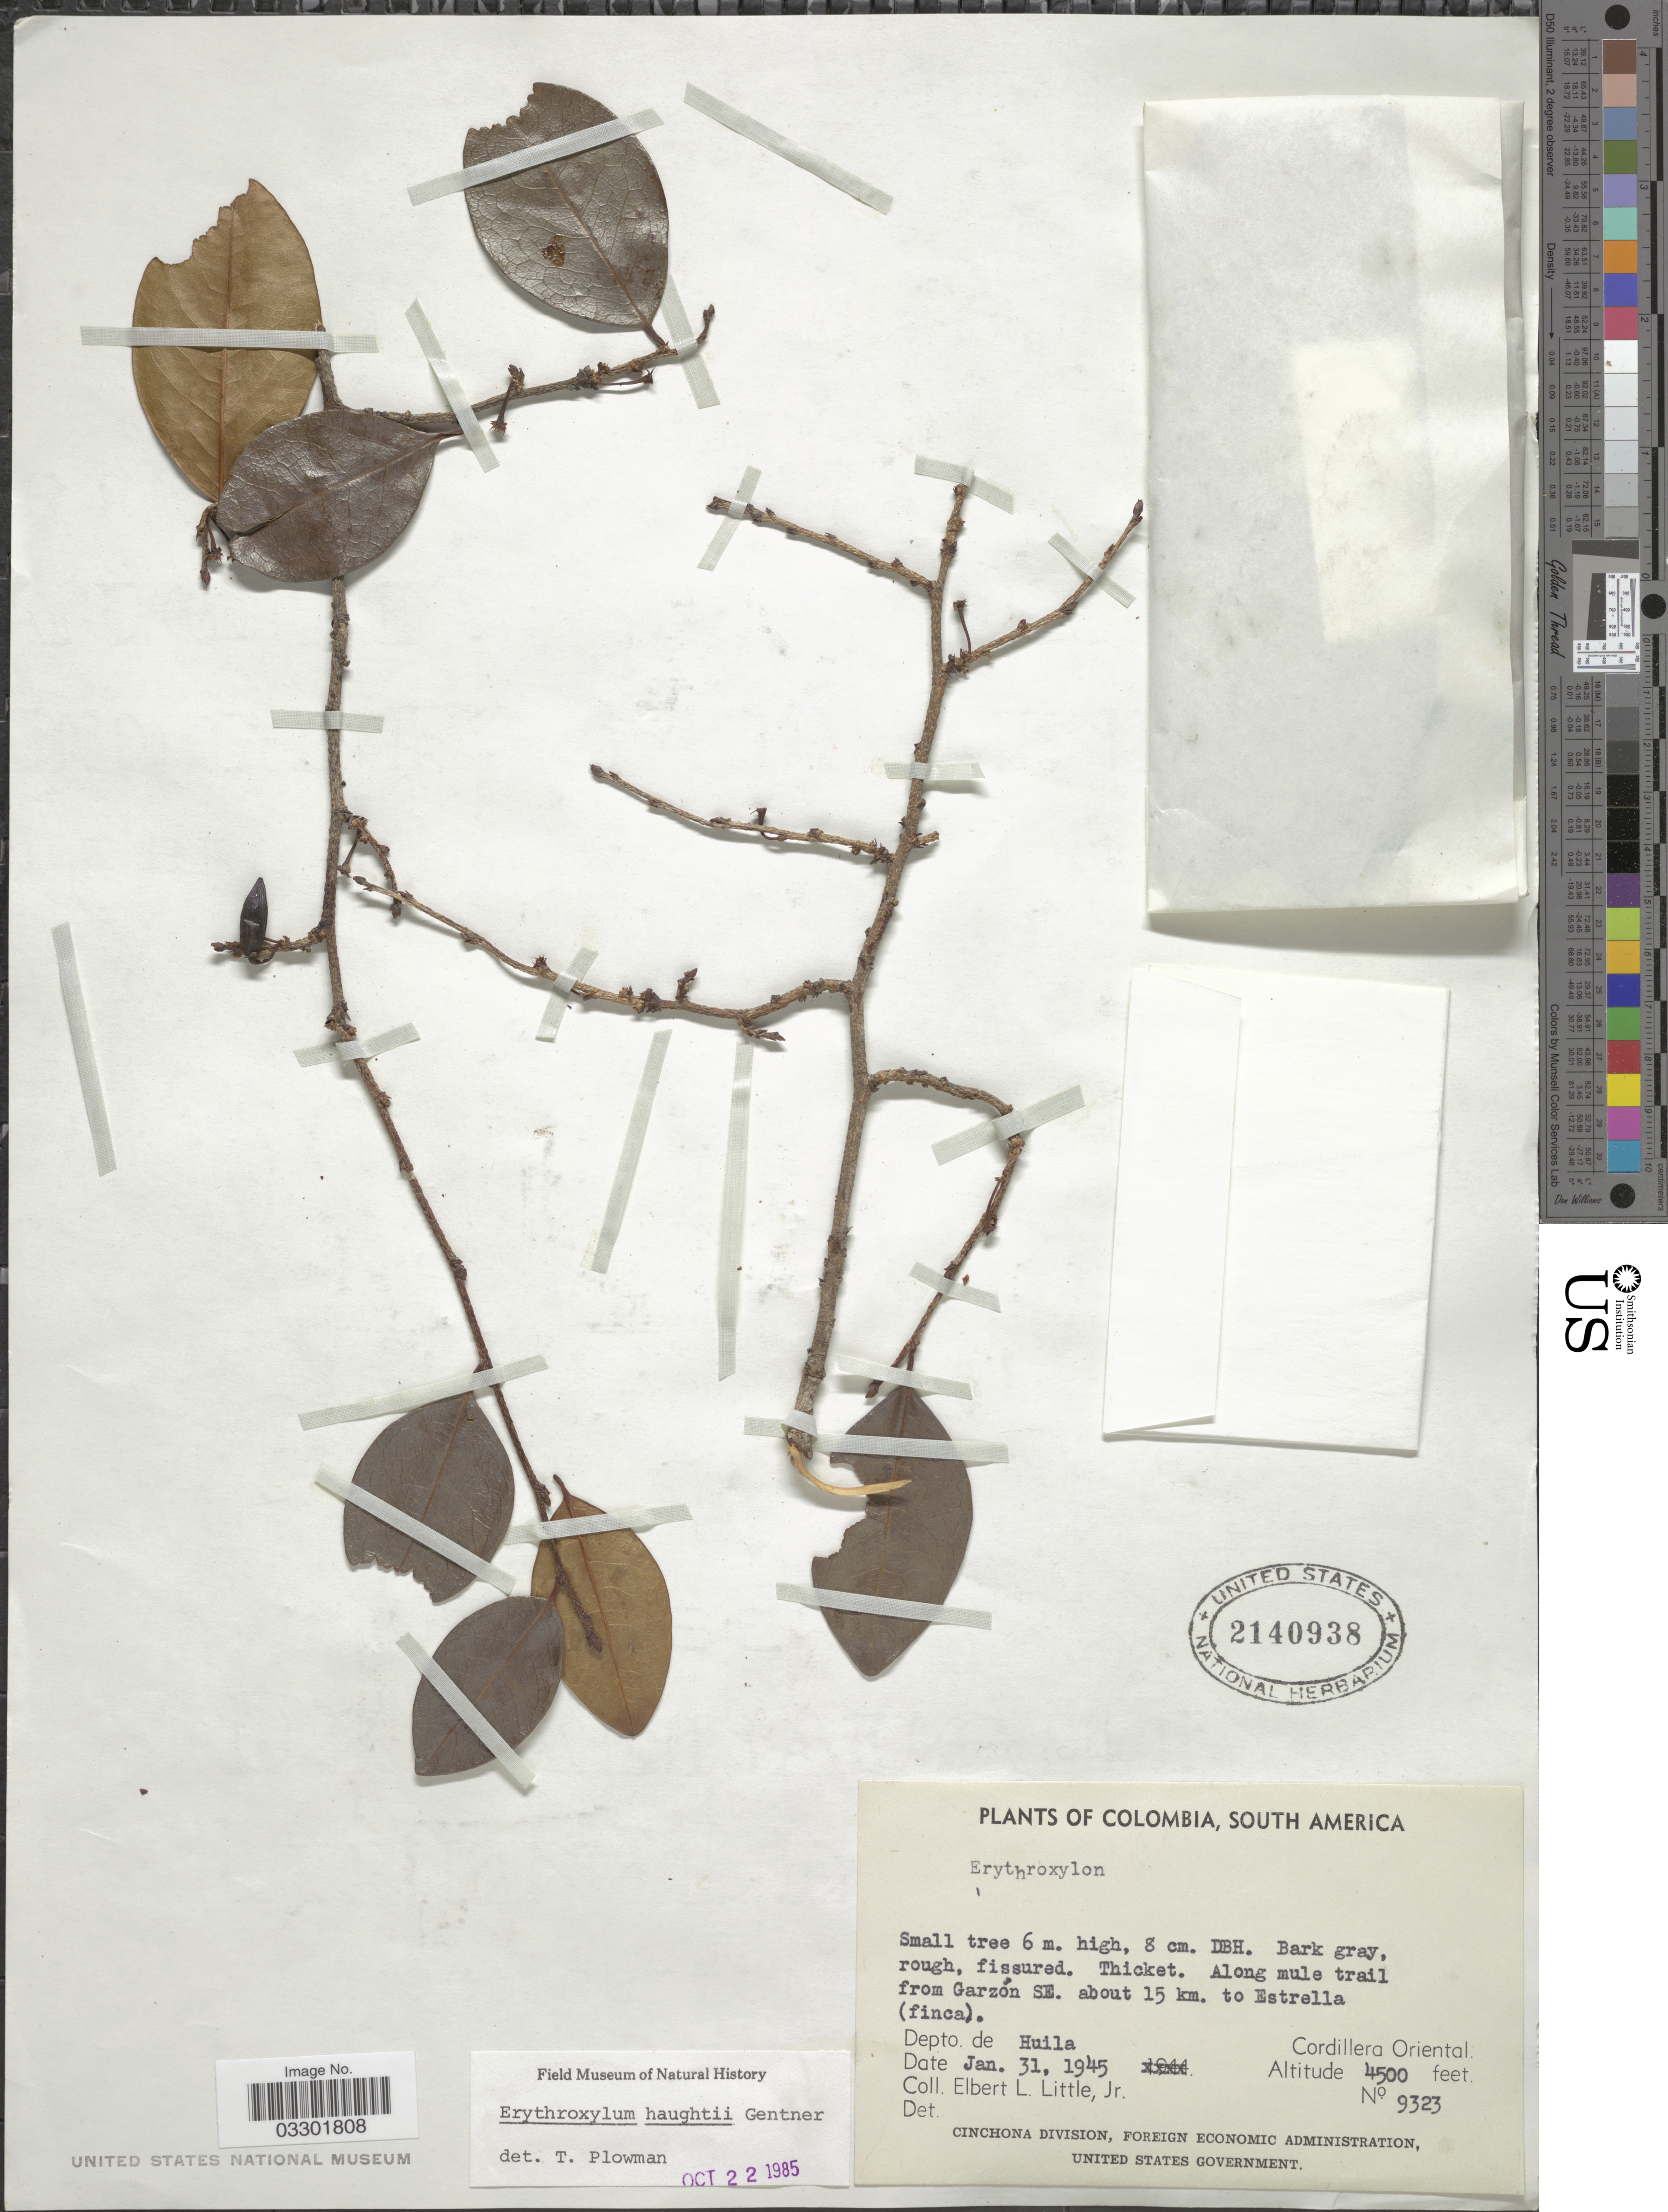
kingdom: Plantae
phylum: Tracheophyta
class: Magnoliopsida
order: Malpighiales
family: Erythroxylaceae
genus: Erythroxylum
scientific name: Erythroxylum haughtii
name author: Gentner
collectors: E. L. Little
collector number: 9323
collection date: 1945-01-31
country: Colombia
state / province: Huila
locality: Along mule trail from Garzón SE. about 15 km. to Estrella (finca). Depto. de Huila. Cordillera Oriental.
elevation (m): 1372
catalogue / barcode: US 2140938